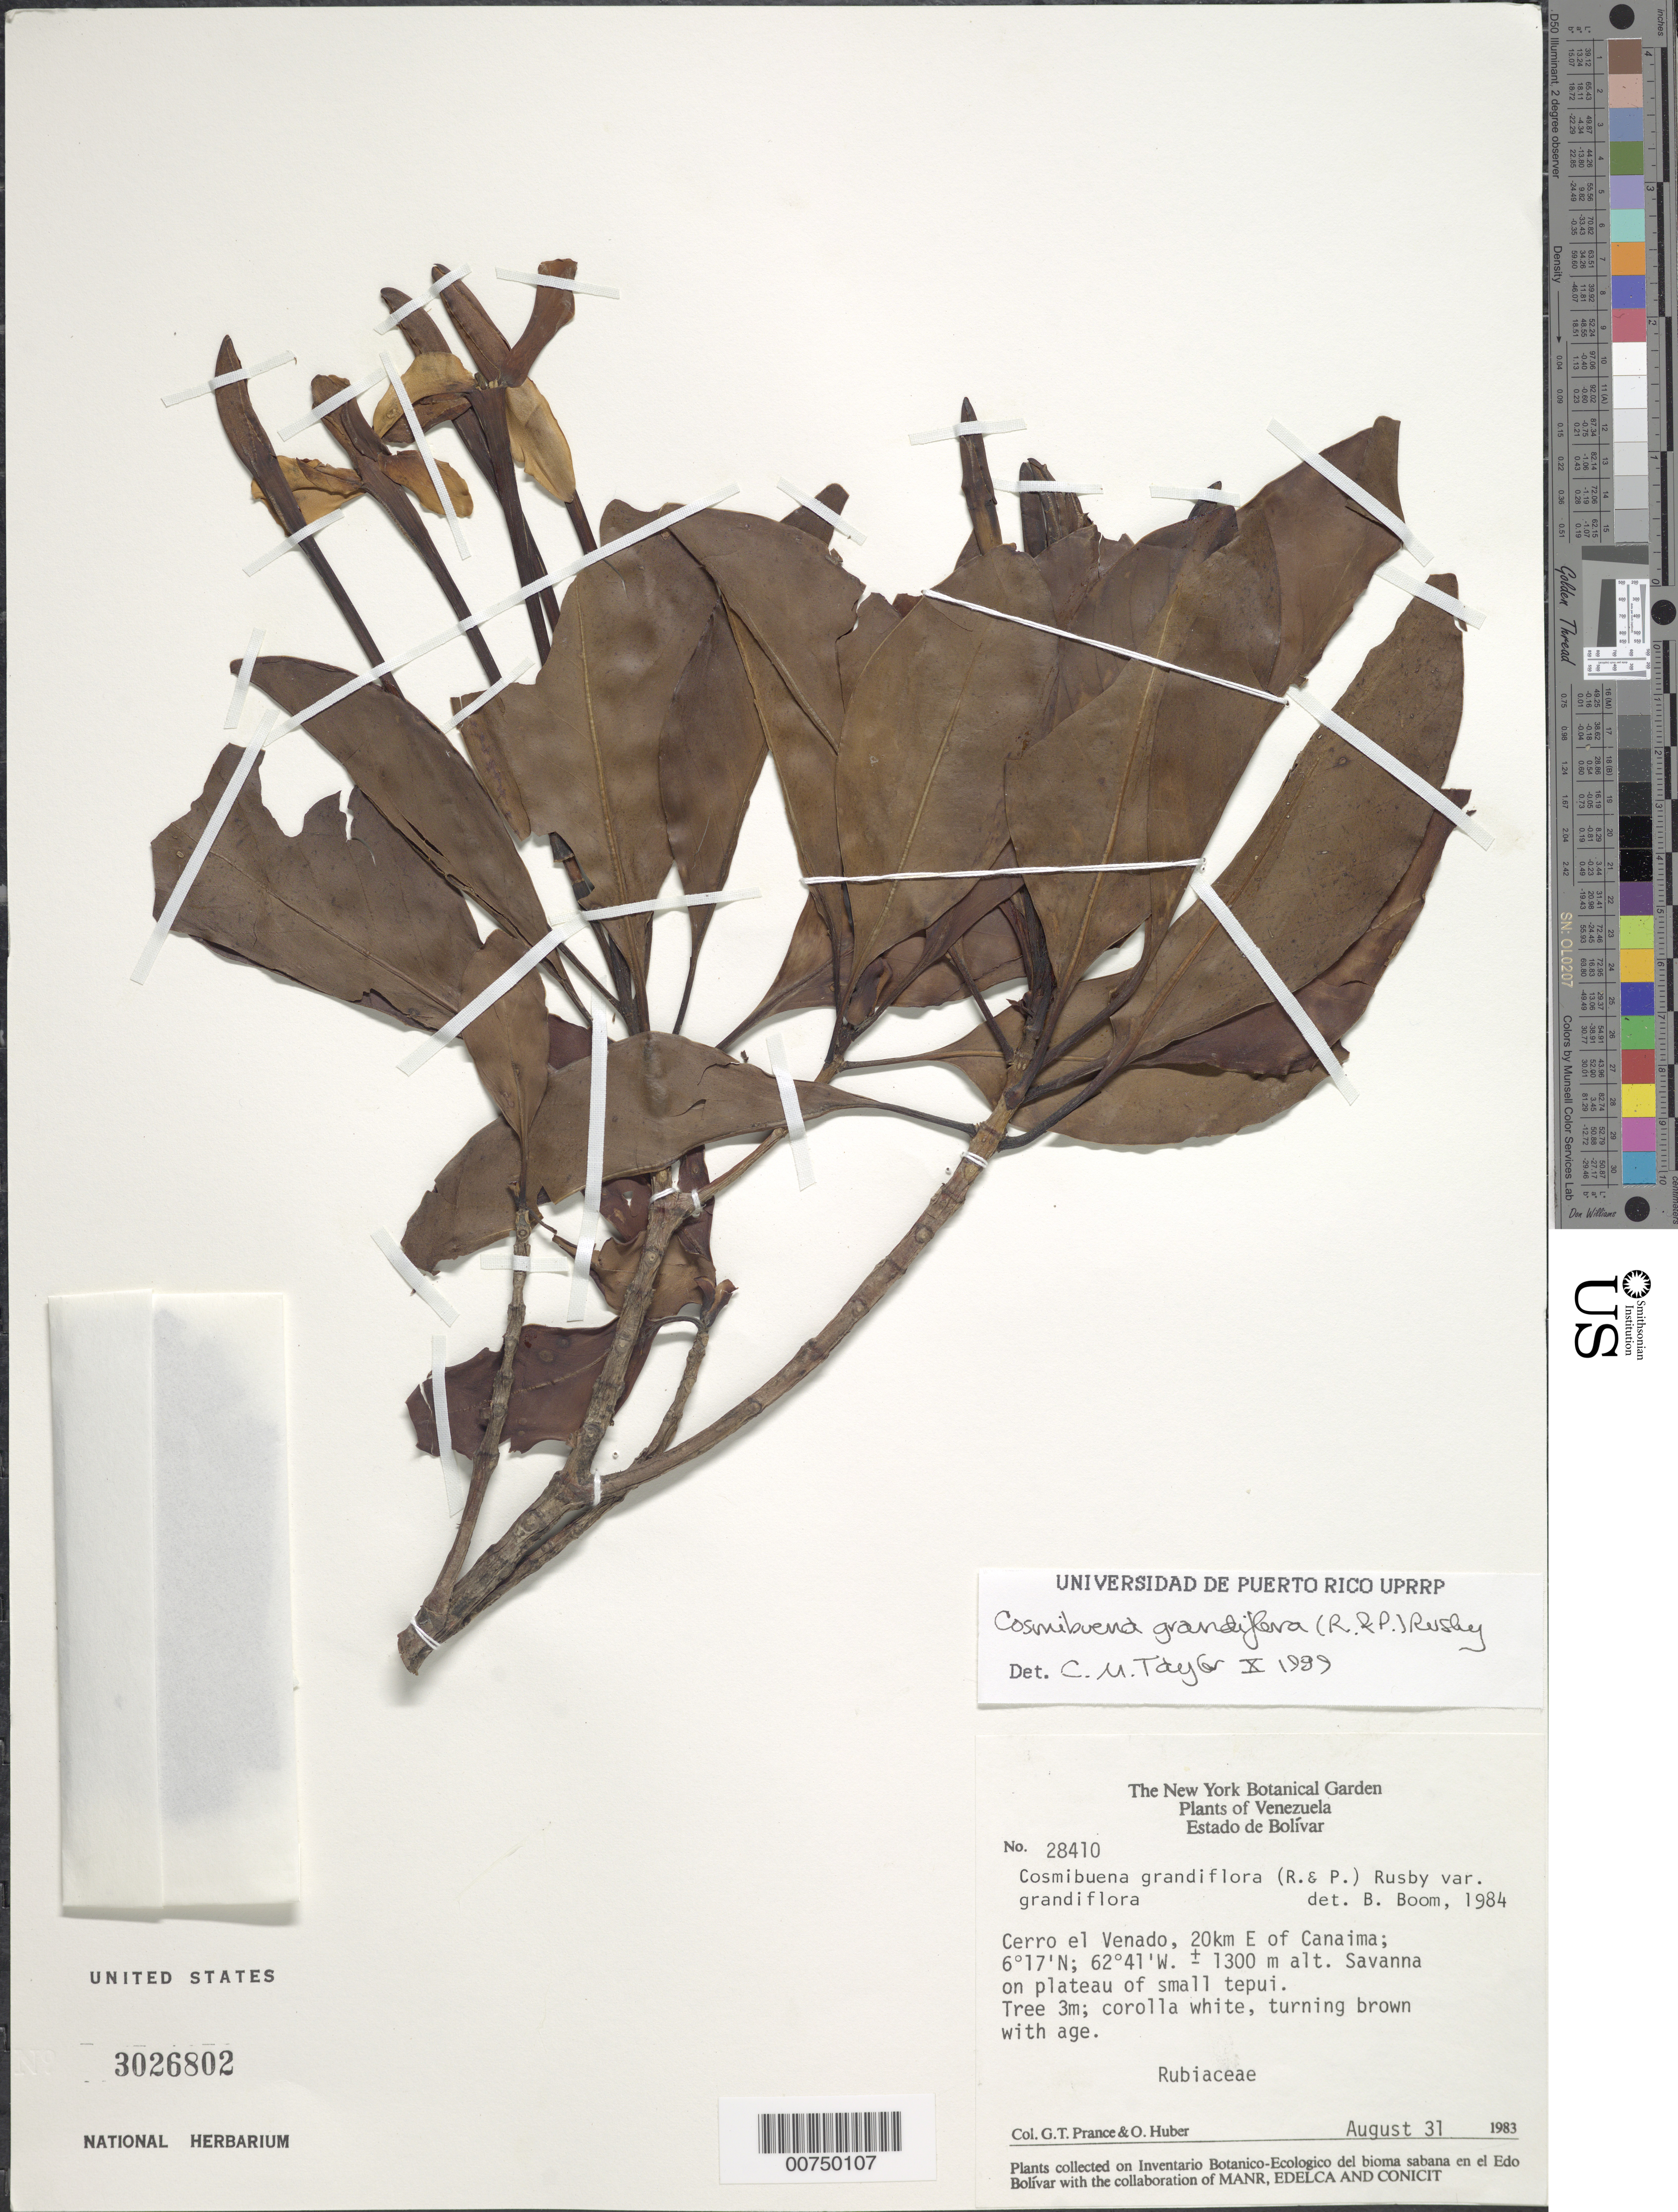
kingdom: Plantae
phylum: Tracheophyta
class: Magnoliopsida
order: Gentianales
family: Rubiaceae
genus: Cosmibuena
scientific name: Cosmibuena grandiflora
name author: (Rose & Pav.) Rusby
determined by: Taylor, Charlotte M.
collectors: G. T. Prance & O. Huber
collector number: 28410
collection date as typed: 31-Aug-83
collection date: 1983-08-31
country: Venezuela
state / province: Bolívar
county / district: Piar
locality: Cerro el Venado, 20 km E of Canaima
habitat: Savanna on plateau of small tepui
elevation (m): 1300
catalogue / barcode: US 3026802